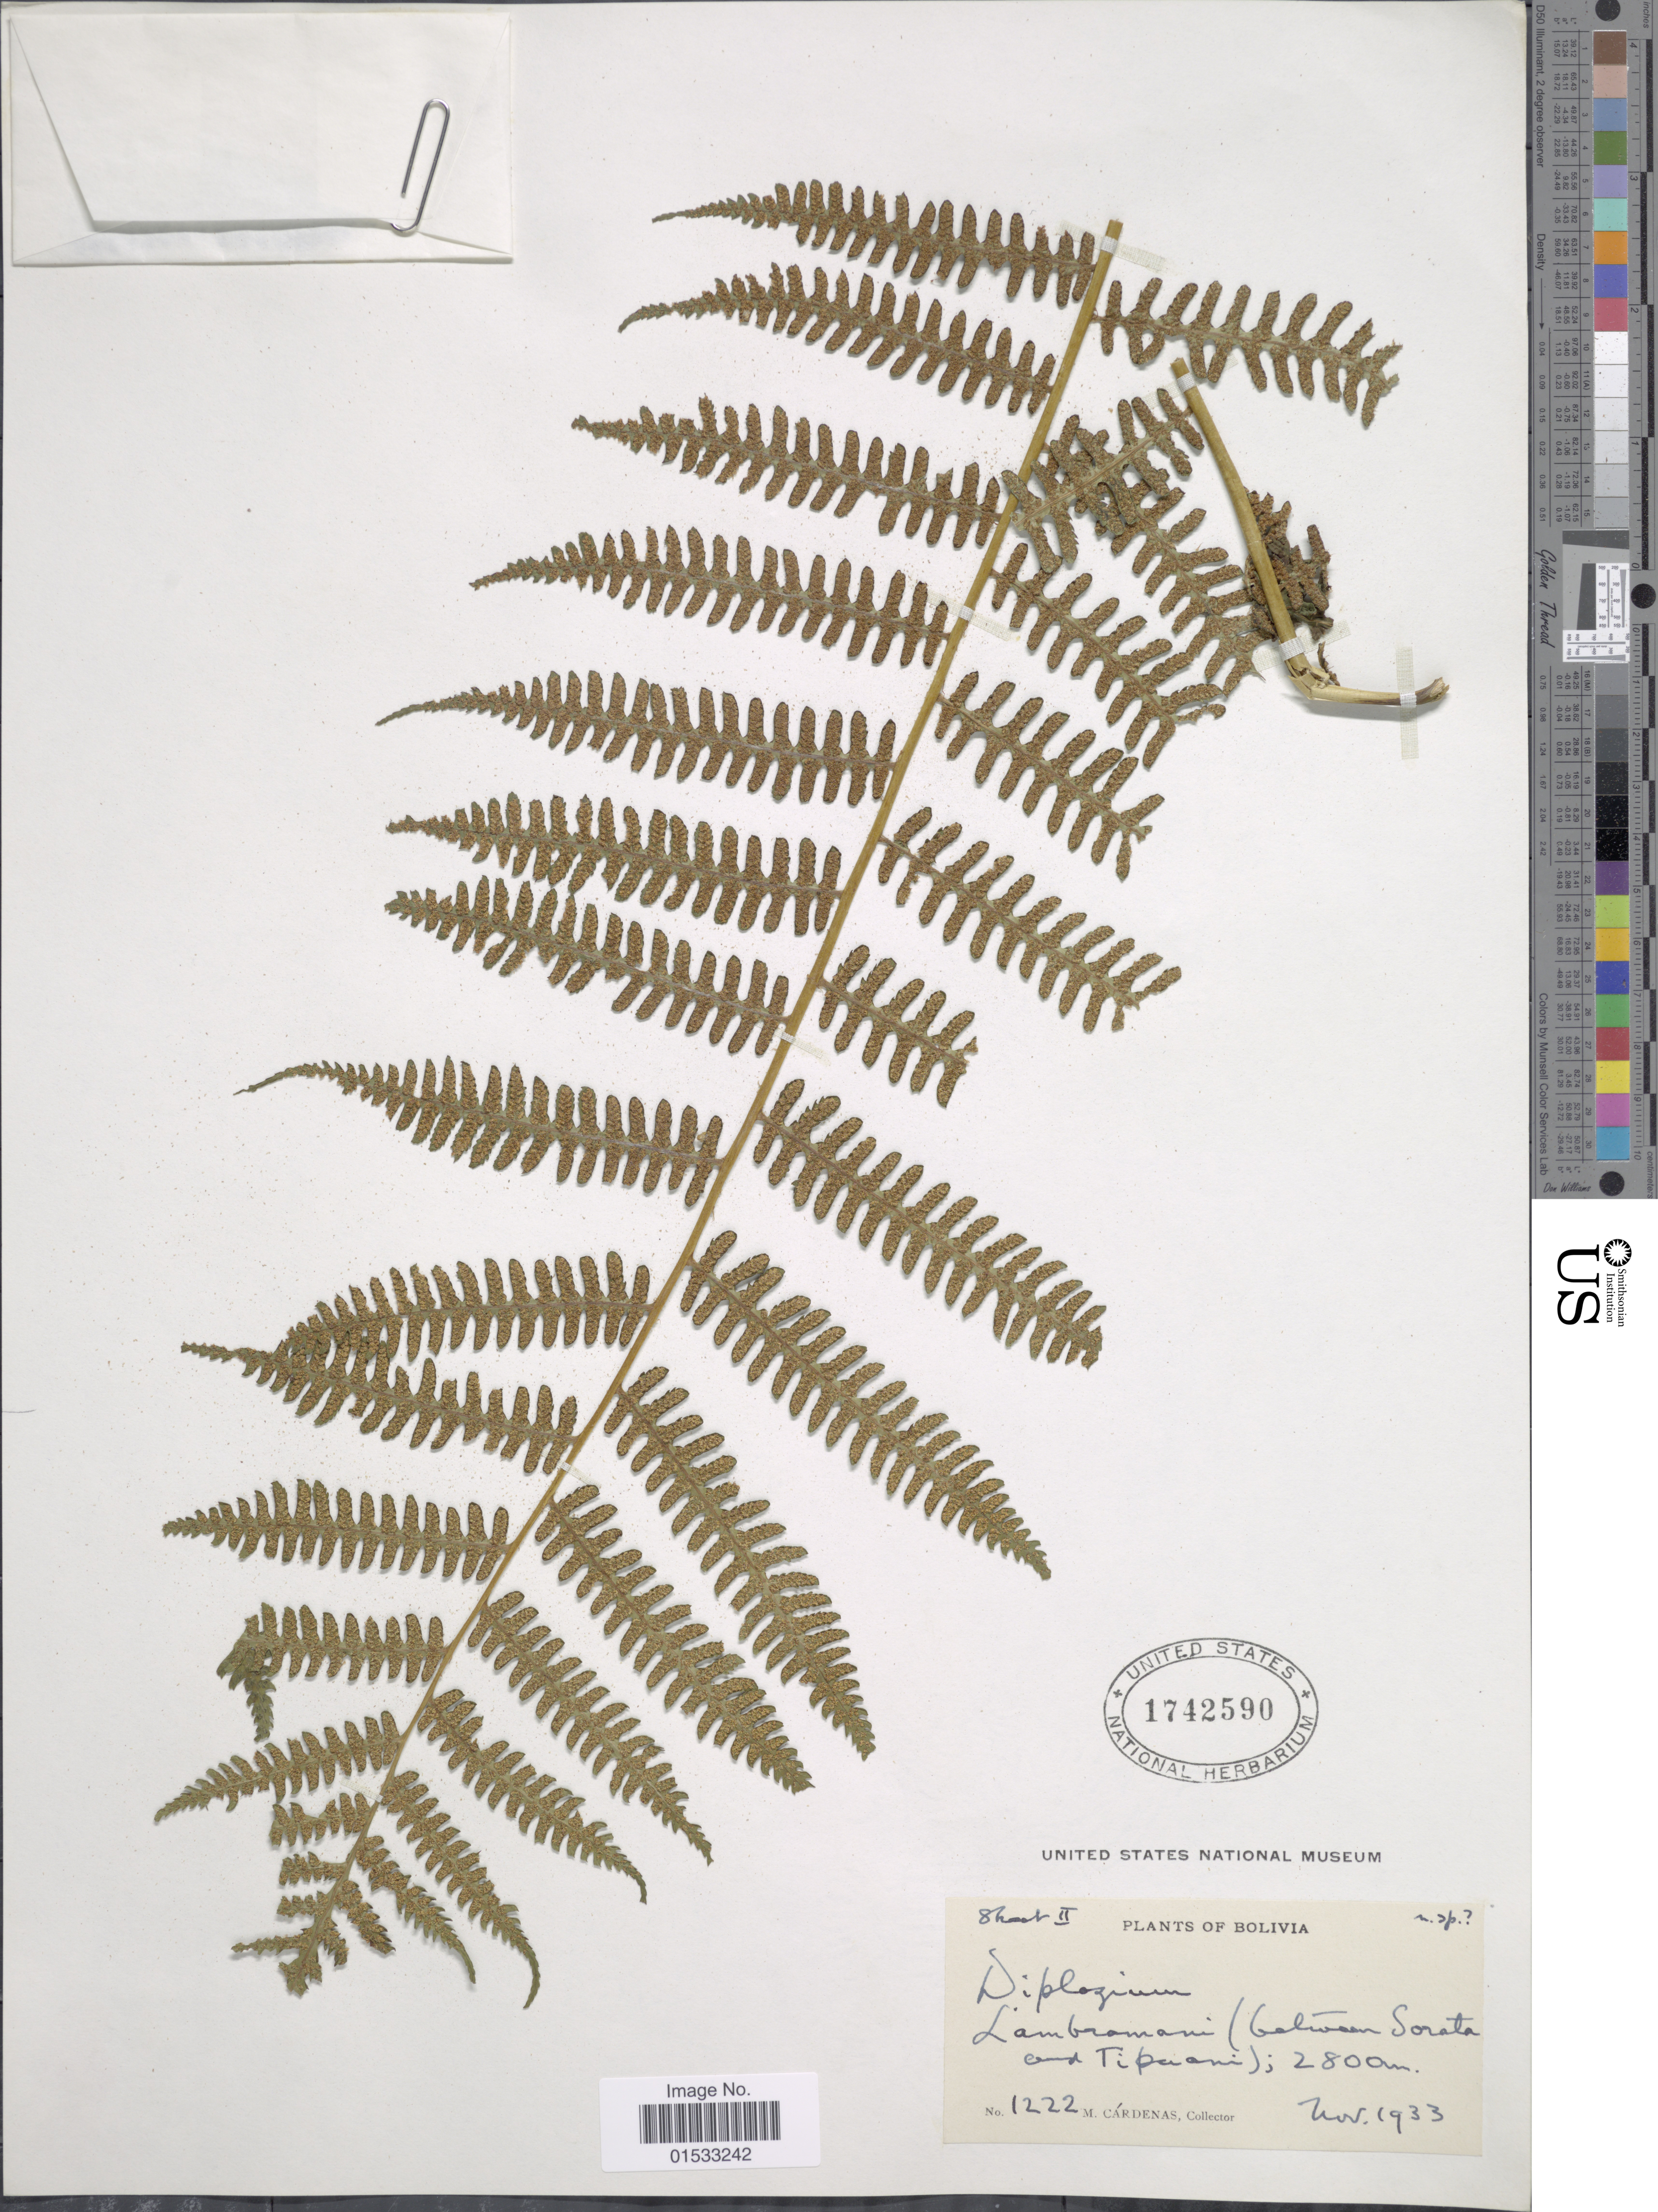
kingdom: Plantae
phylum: Tracheophyta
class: Polypodiopsida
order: Polypodiales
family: Athyriaceae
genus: Diplazium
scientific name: Diplazium sp.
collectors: M. Cárdenas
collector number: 1222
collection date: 1933-11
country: Bolivia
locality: Lambramani (between Sorata and Tipuani)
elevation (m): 2800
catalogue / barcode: US 1742590